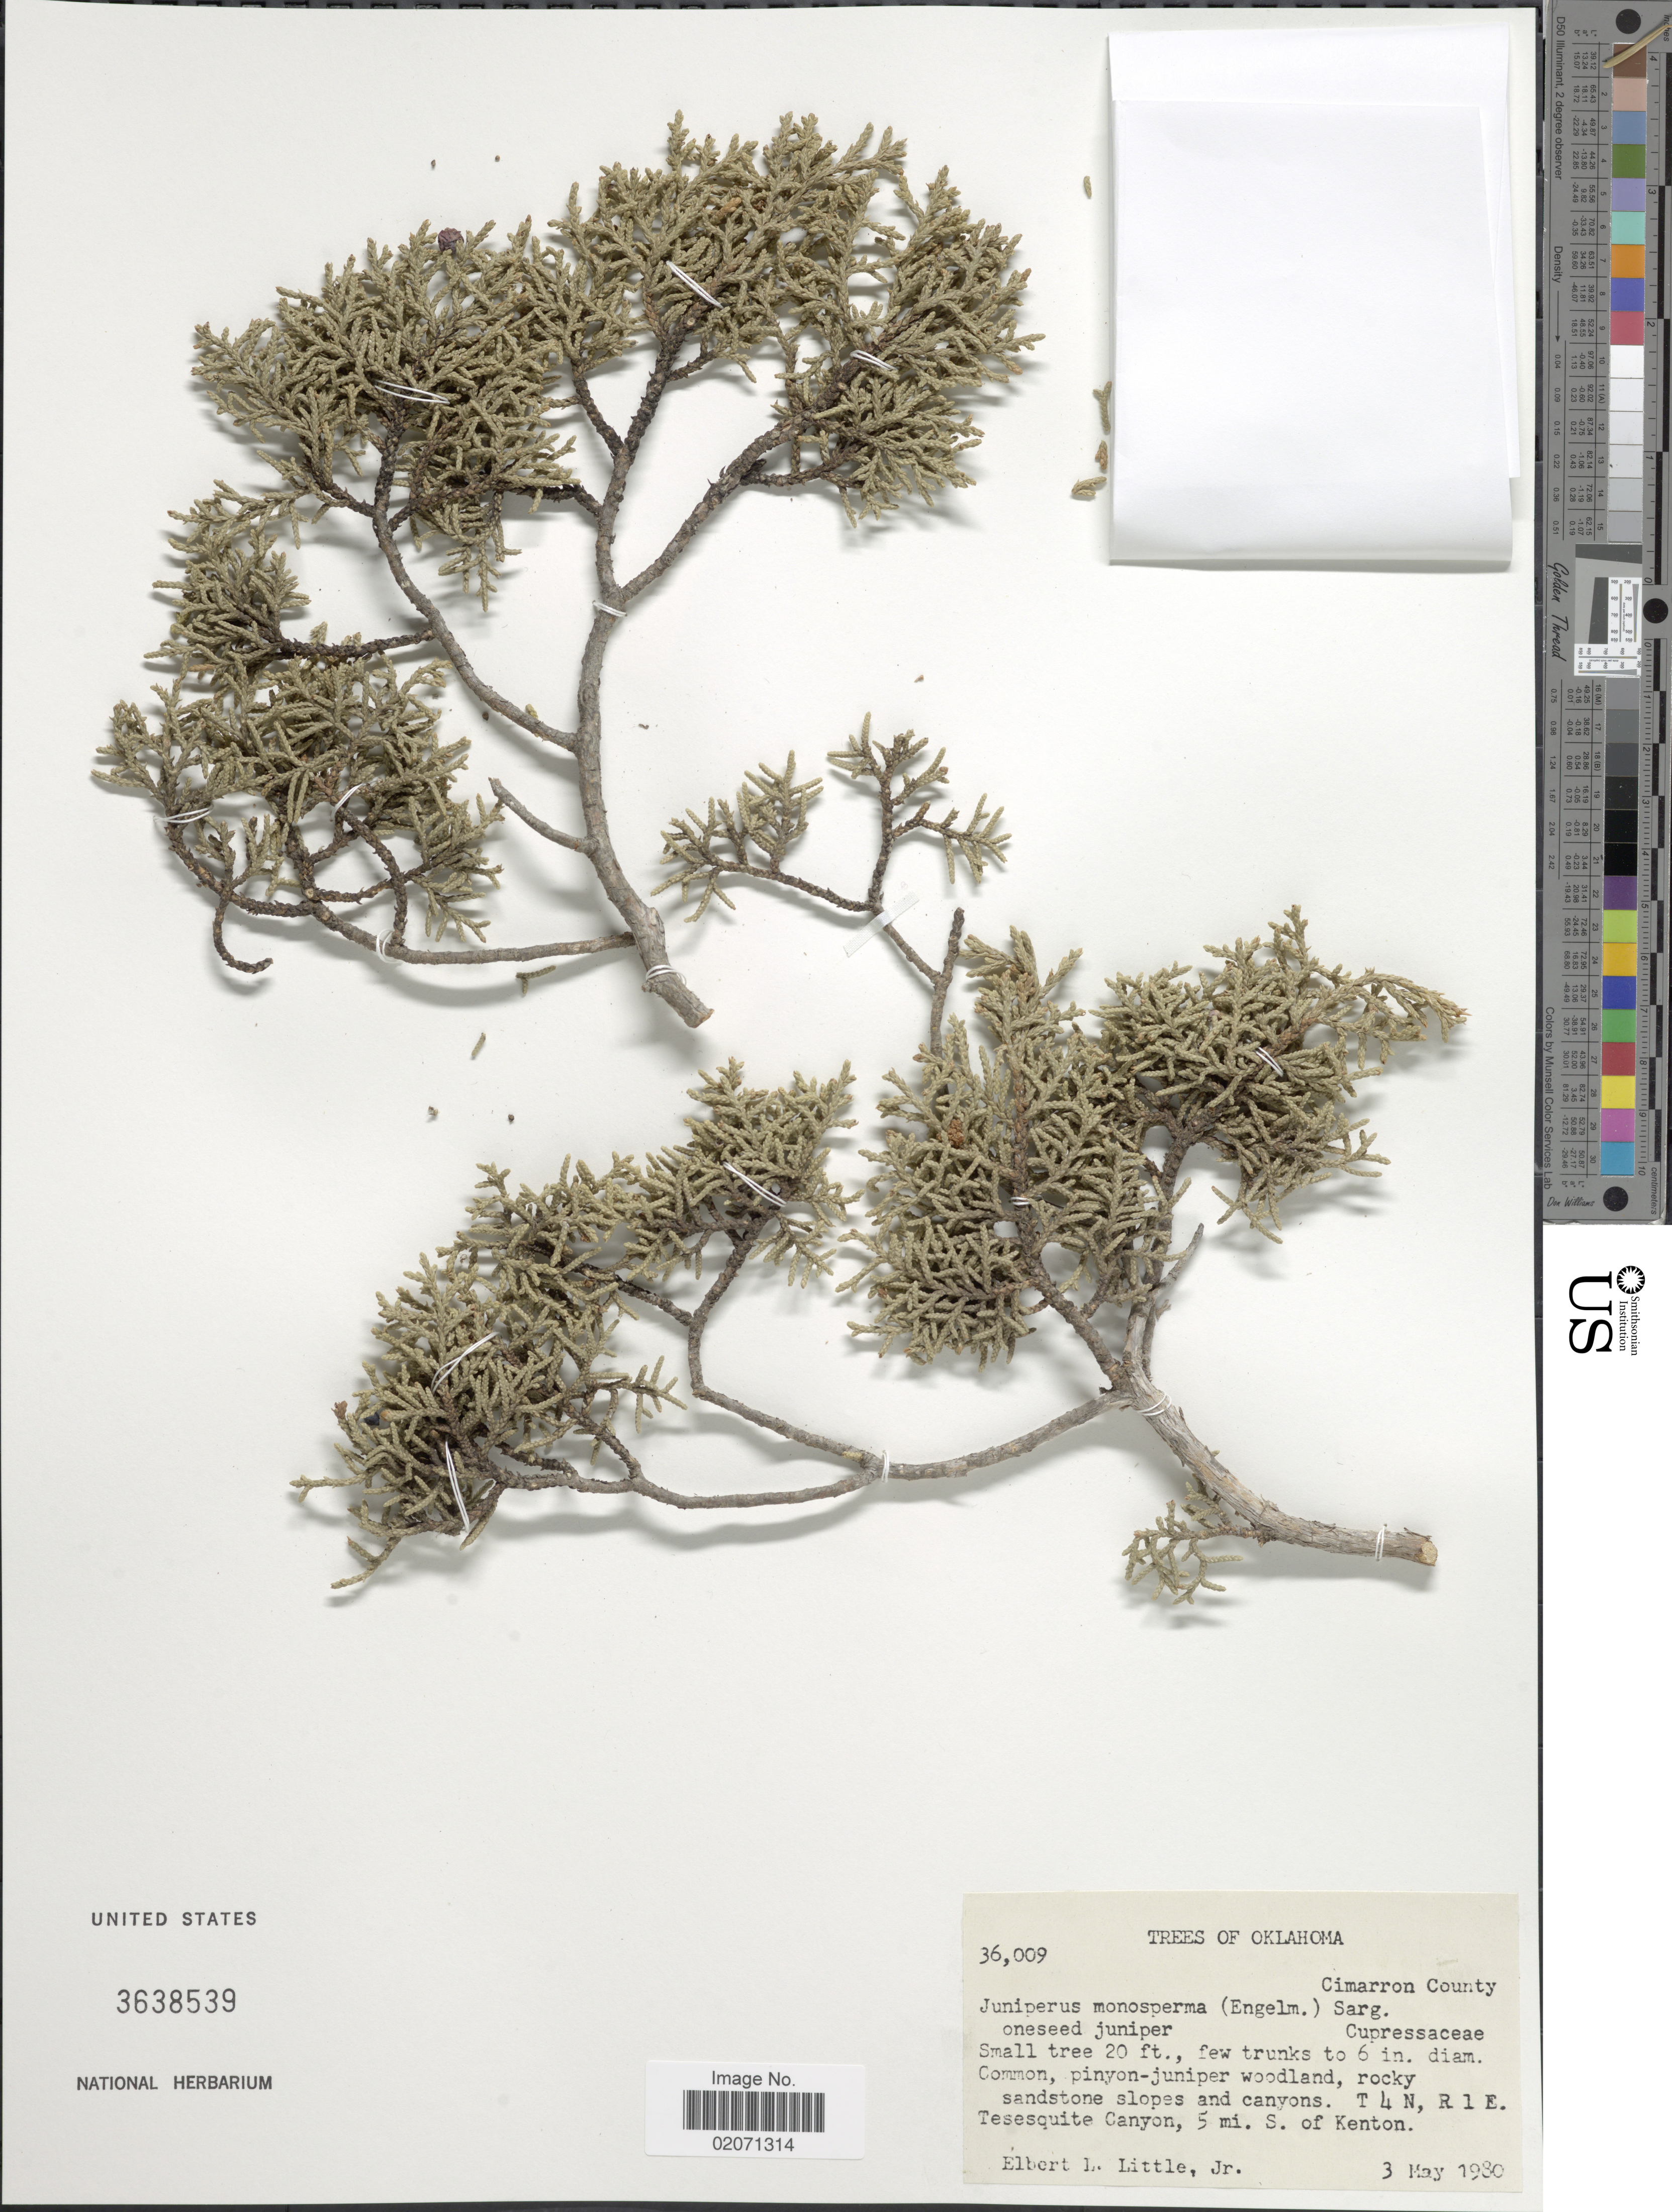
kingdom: Plantae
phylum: Tracheophyta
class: Pinopsida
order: Pinales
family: Cupressaceae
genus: Juniperus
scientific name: Juniperus monosperma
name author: (Engelm.) Sarg.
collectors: E. L. Little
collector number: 36009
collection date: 1980-05-03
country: United States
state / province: Oklahoma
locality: Cimarron County. rocky sandstone slopes and canyons. T. 4 N , R 1 E. Tesesquite Canyon, 5 mi. S. of Kenton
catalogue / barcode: US 3638539